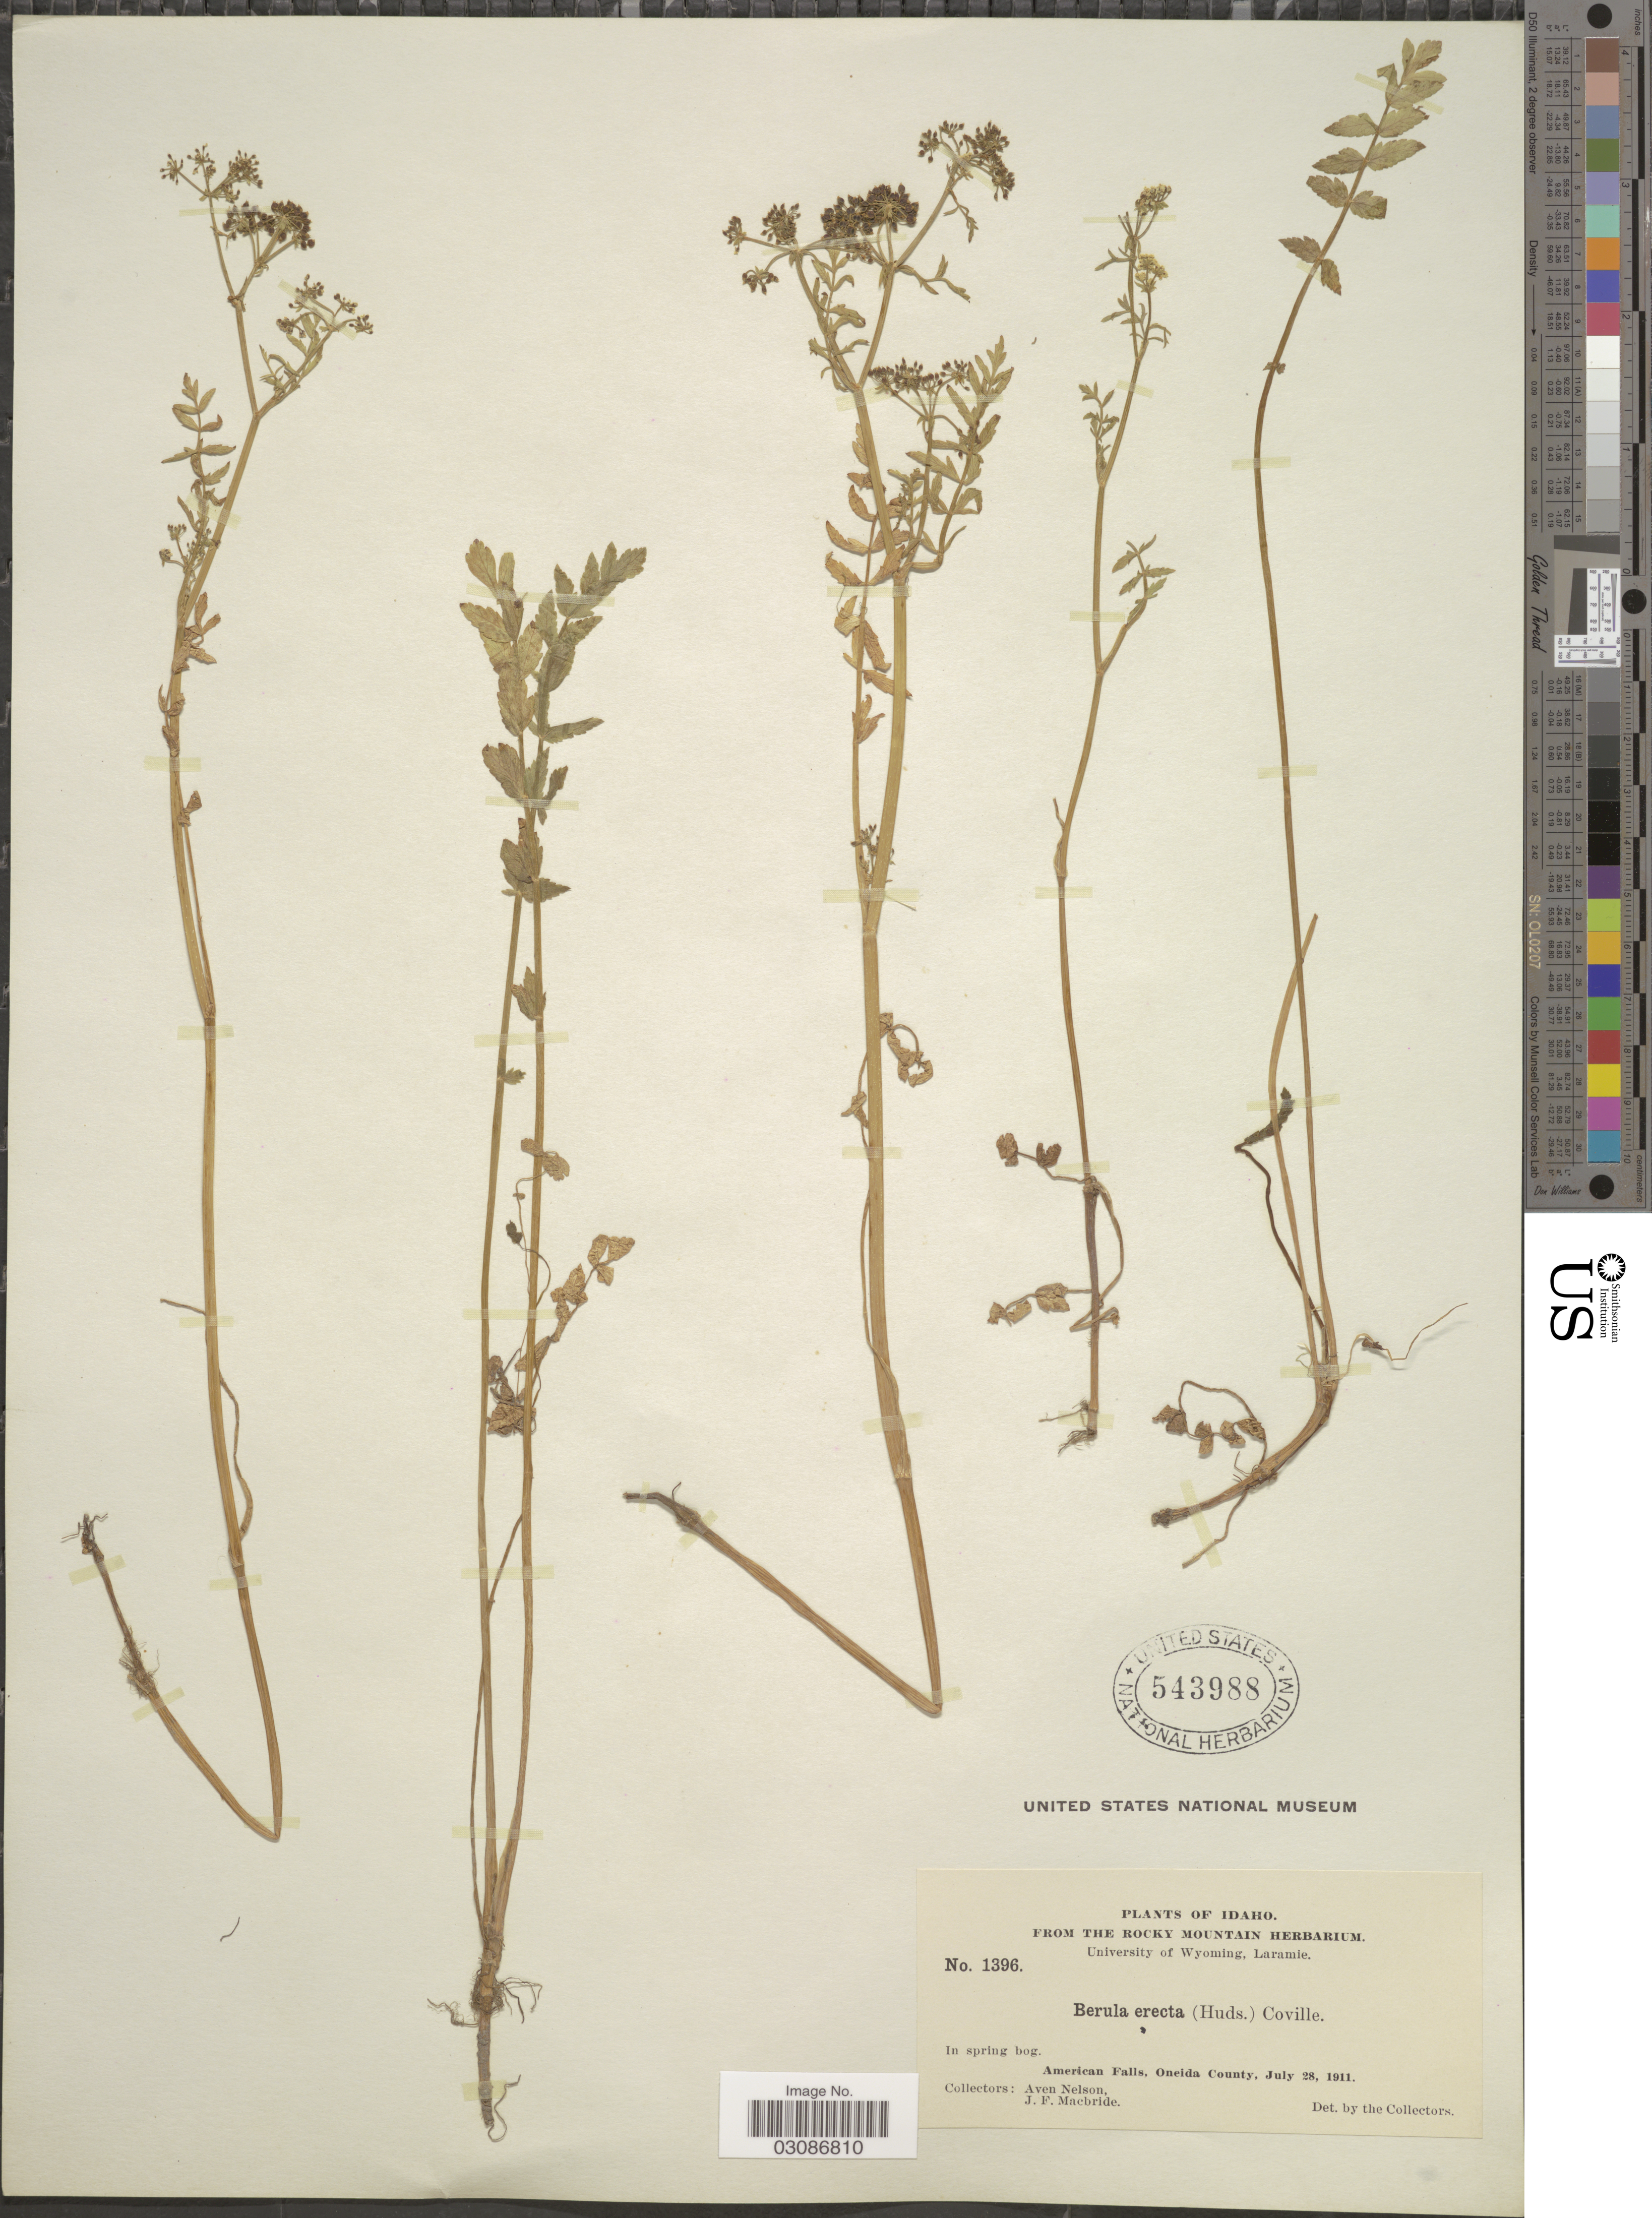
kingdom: Plantae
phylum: Tracheophyta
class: Magnoliopsida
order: Apiales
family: Apiaceae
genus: Berula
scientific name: Berula erecta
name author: (Huds.) Coville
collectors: A. Nelson & J. F. Macbride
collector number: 1396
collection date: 1911-07-28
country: United States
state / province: Idaho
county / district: Oneida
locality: American Falls.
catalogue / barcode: US 543988